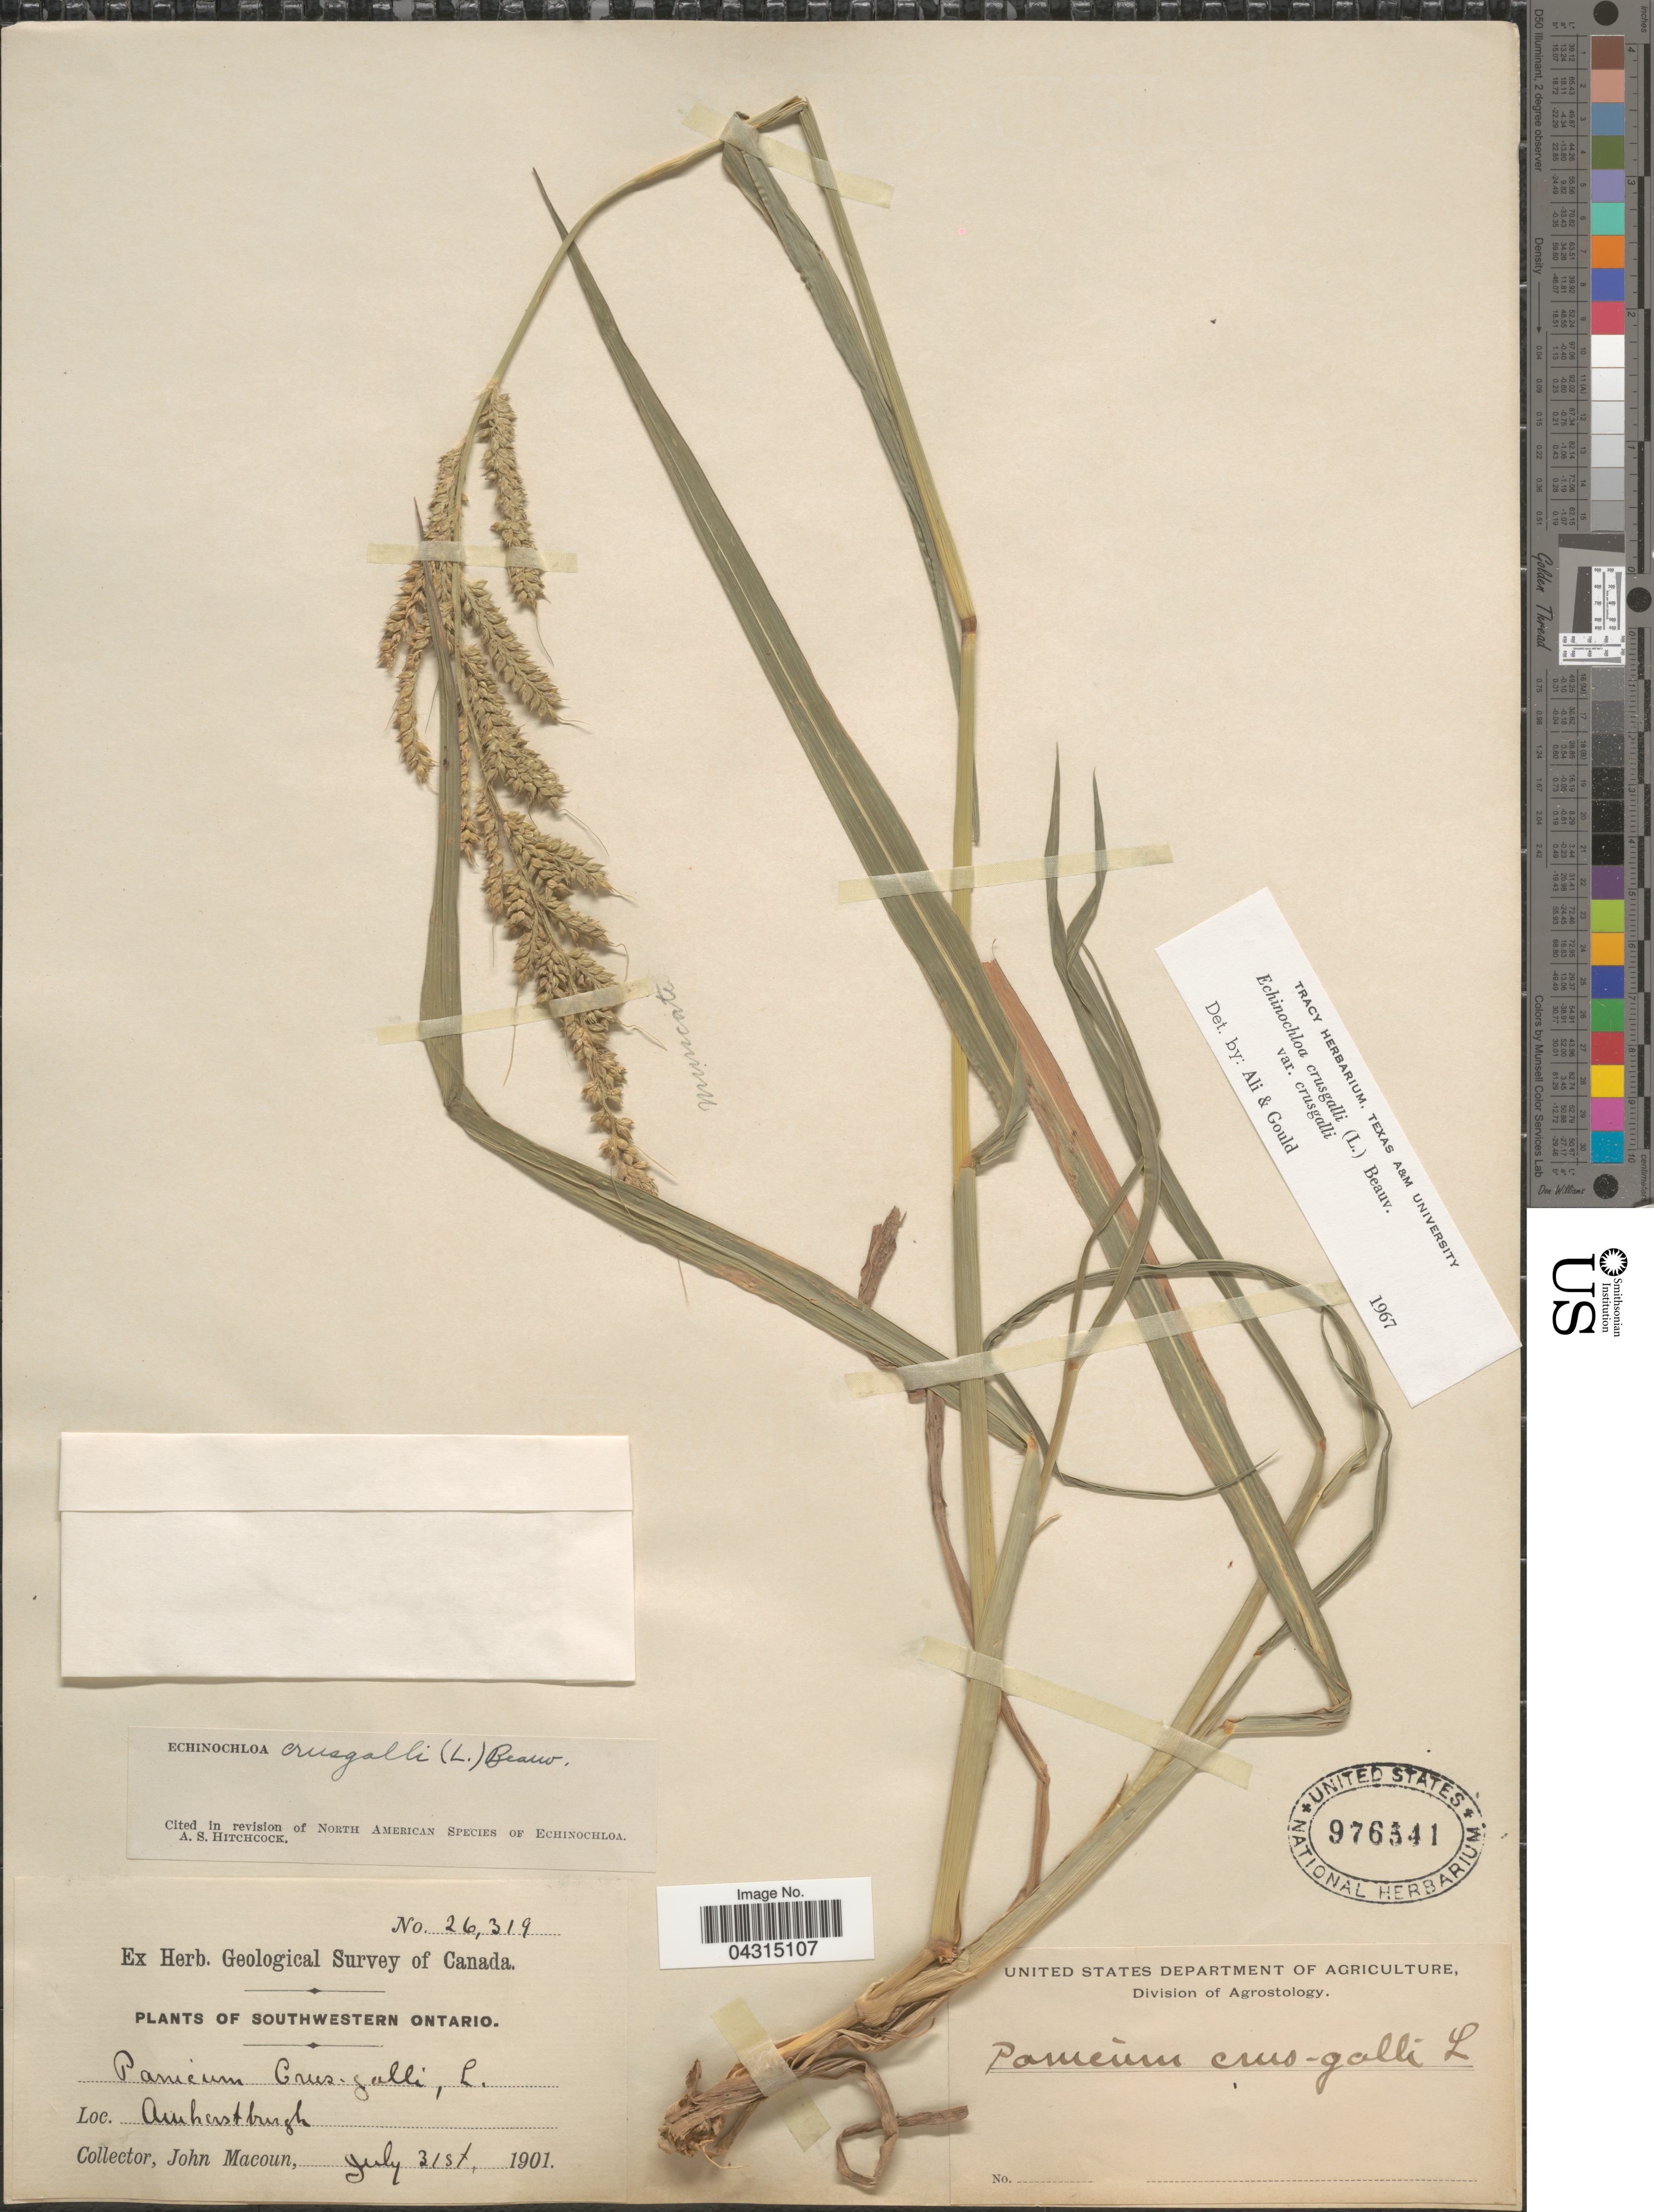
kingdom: Plantae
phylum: Tracheophyta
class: Liliopsida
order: Poales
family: Poaceae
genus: Echinochloa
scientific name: Echinochloa crus-galli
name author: (L.) P. Beauv.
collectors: J. Macoun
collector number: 26319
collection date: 1901-07-31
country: Canada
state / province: Ontario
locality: Geological Survey of Canada. Southwestern Ontario. Amherstburgh.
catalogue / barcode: US 976341